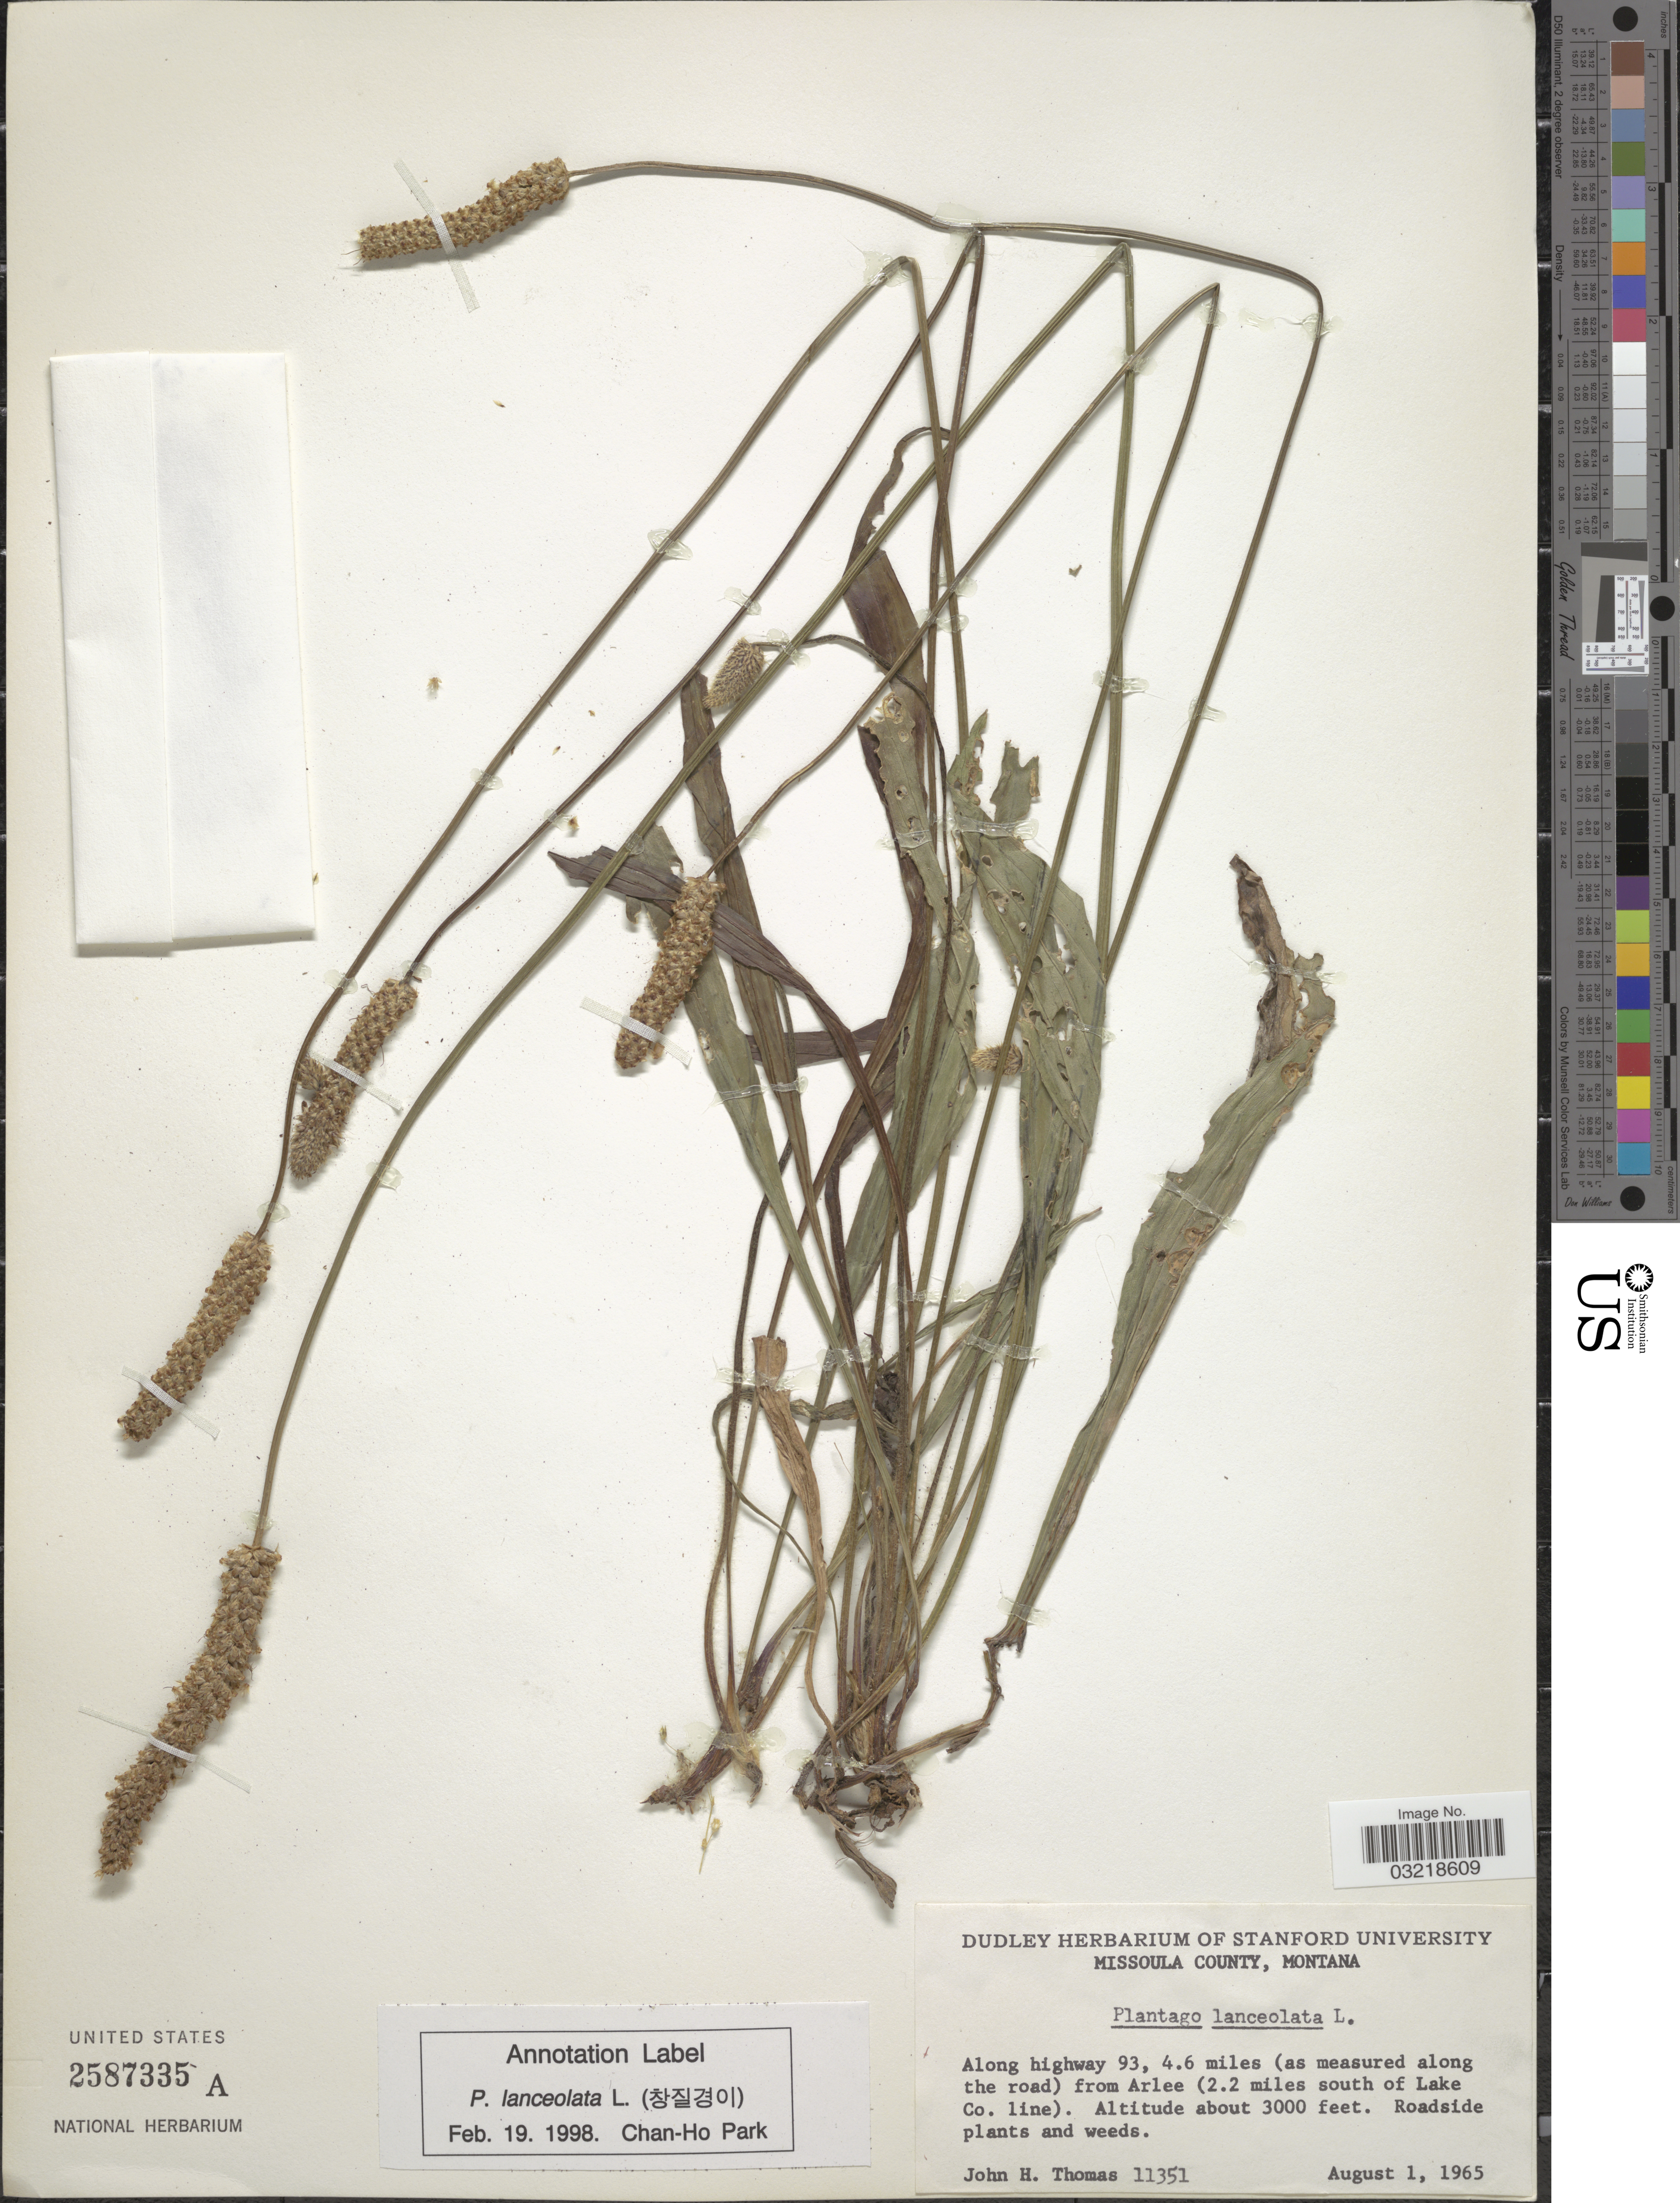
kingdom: Plantae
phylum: Tracheophyta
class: Magnoliopsida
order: Lamiales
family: Plantaginaceae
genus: Plantago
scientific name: Plantago lanceolata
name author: L.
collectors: J. H. Thomas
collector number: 11351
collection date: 1965-08-01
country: United States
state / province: Montana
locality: Missoula County. Along highway 93, 4.6 miles (as measured along the road) from Arlee (2.2 miles south of Lake Co. line).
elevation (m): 914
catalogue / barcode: US 2587335A